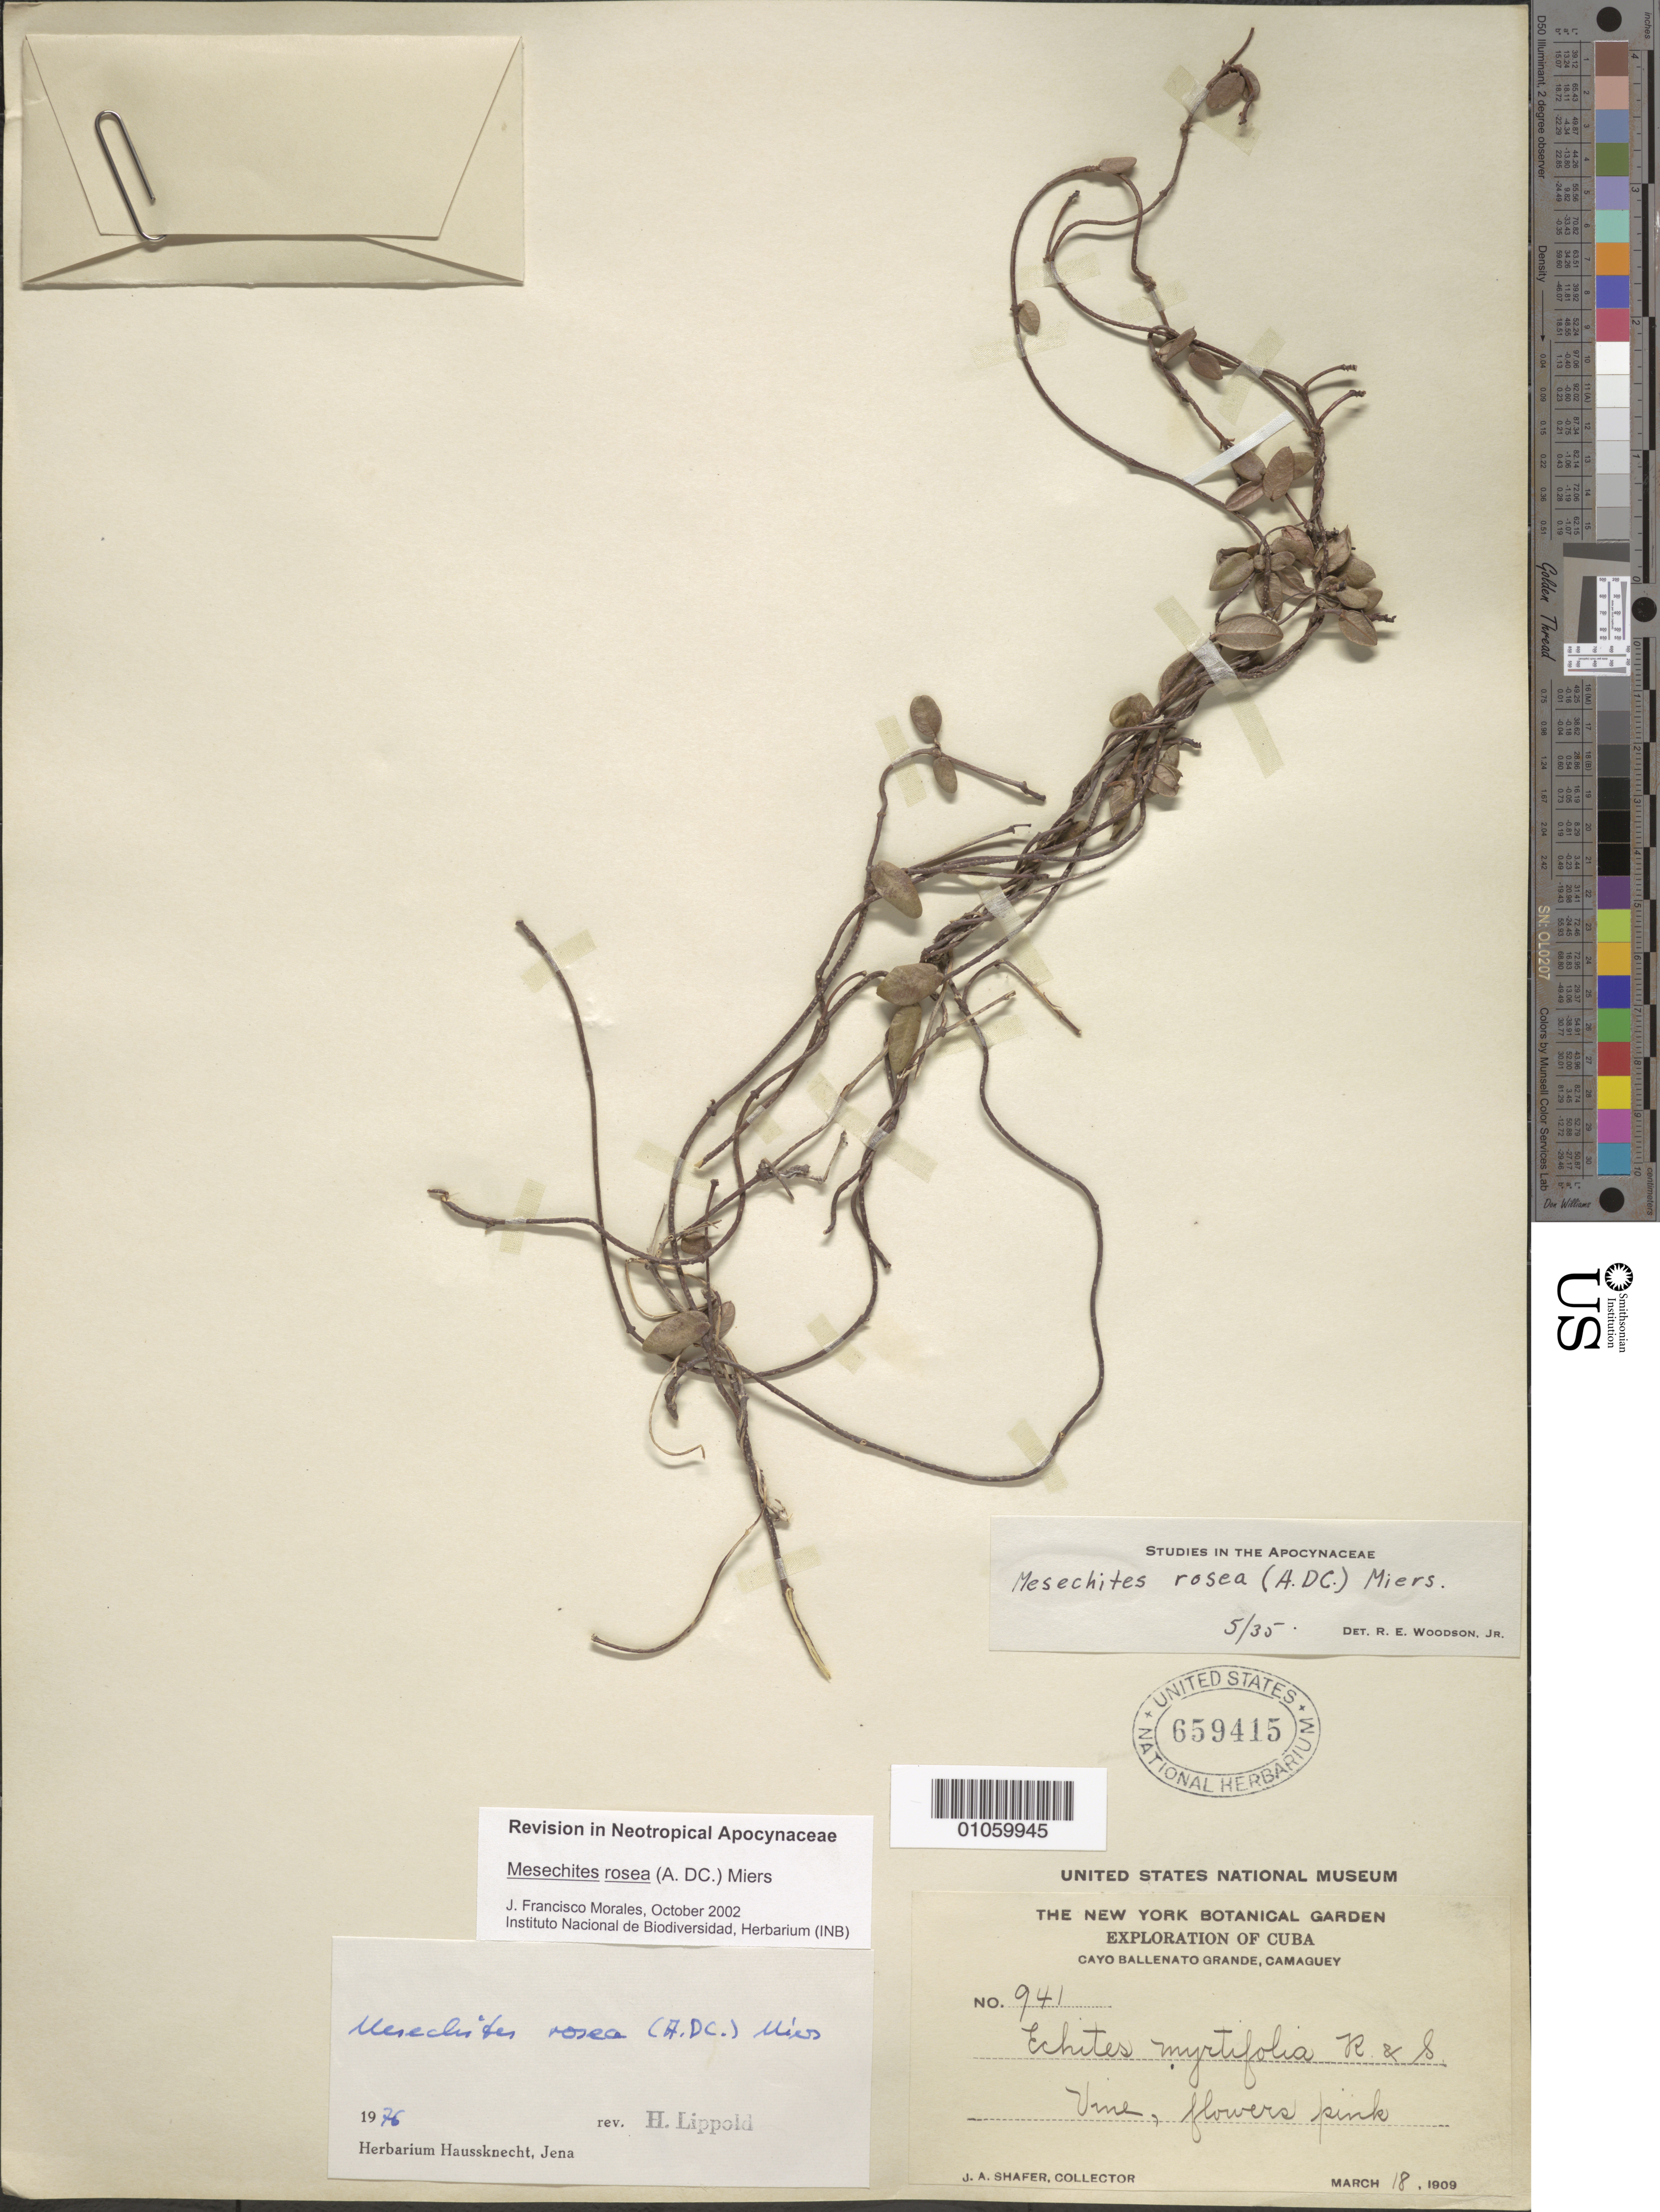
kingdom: Plantae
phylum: Tracheophyta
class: Magnoliopsida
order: Gentianales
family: Apocynaceae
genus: Mesechites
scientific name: Mesechites roseus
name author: (A. DC.) Miers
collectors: J. A. Shafer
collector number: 941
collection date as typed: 18 Mar 1909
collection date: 1909-03-18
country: Cuba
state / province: Camagüey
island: Cuba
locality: Cayo Ballenato Grande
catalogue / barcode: US 659415